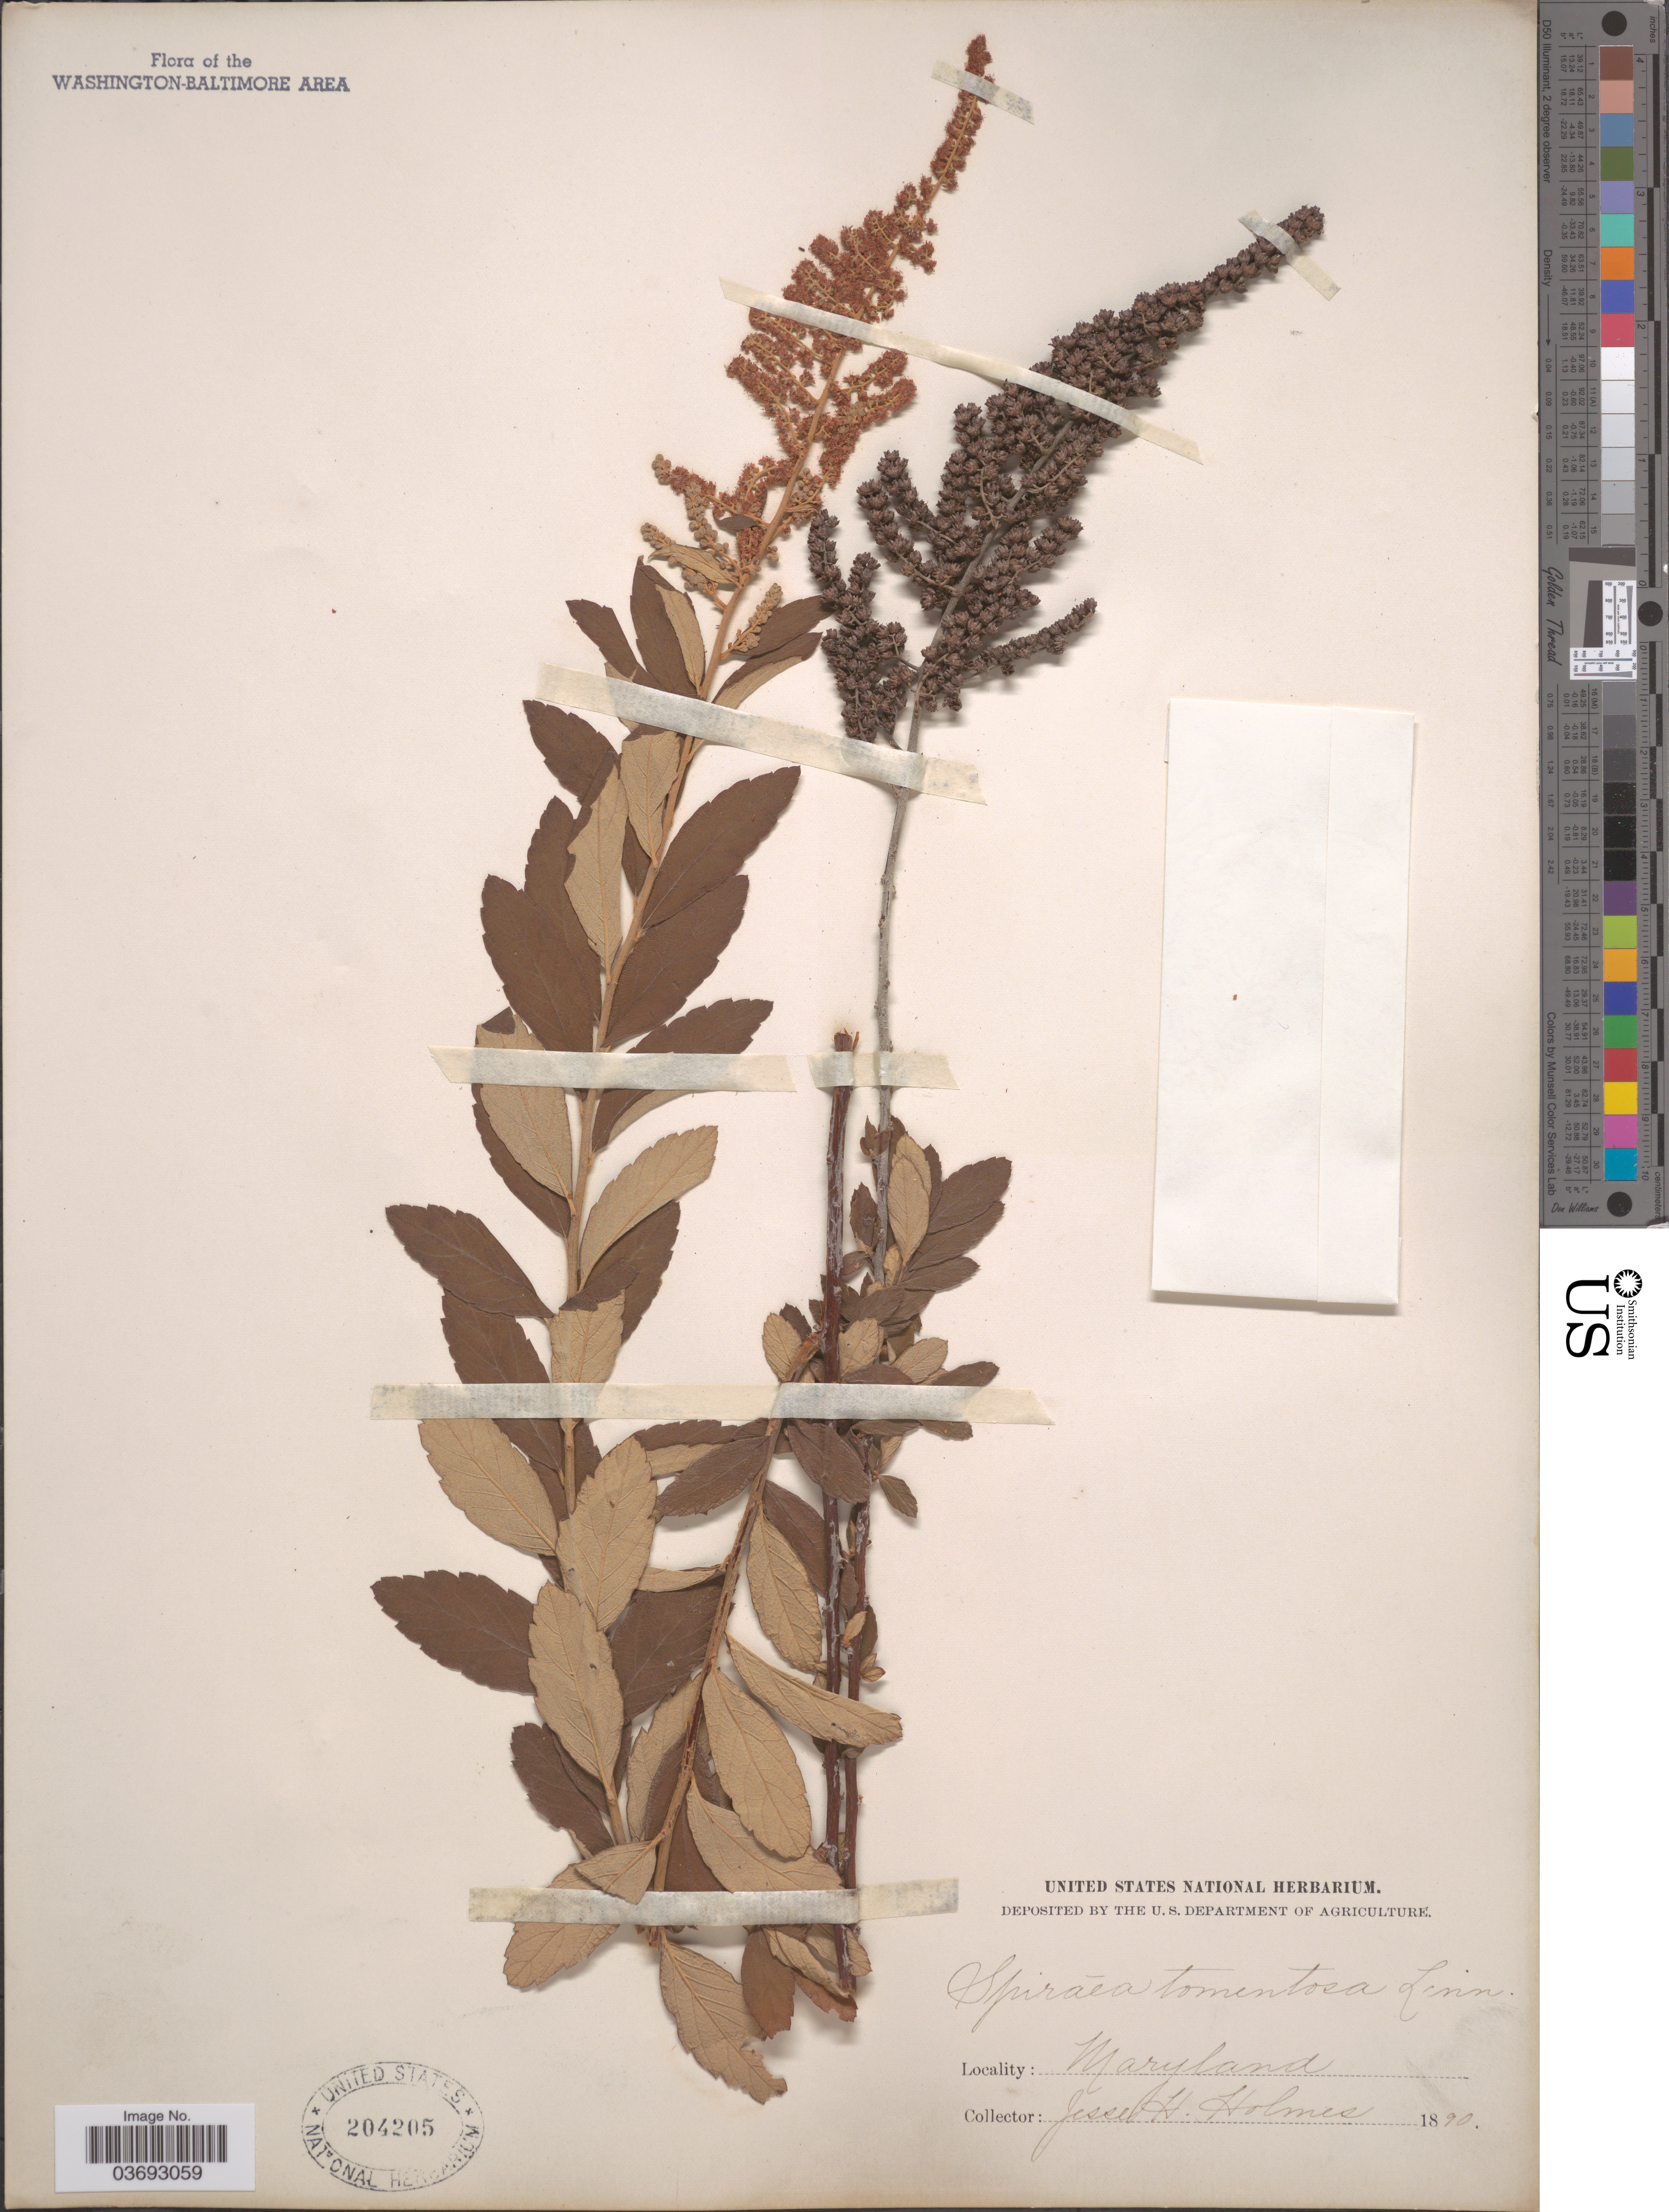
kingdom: Plantae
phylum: Tracheophyta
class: Magnoliopsida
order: Rosales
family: Rosaceae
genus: Spiraea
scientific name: Spiraea tomentosa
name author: L.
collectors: J. Holmes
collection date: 1890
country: United States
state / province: Maryland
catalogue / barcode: US 204205